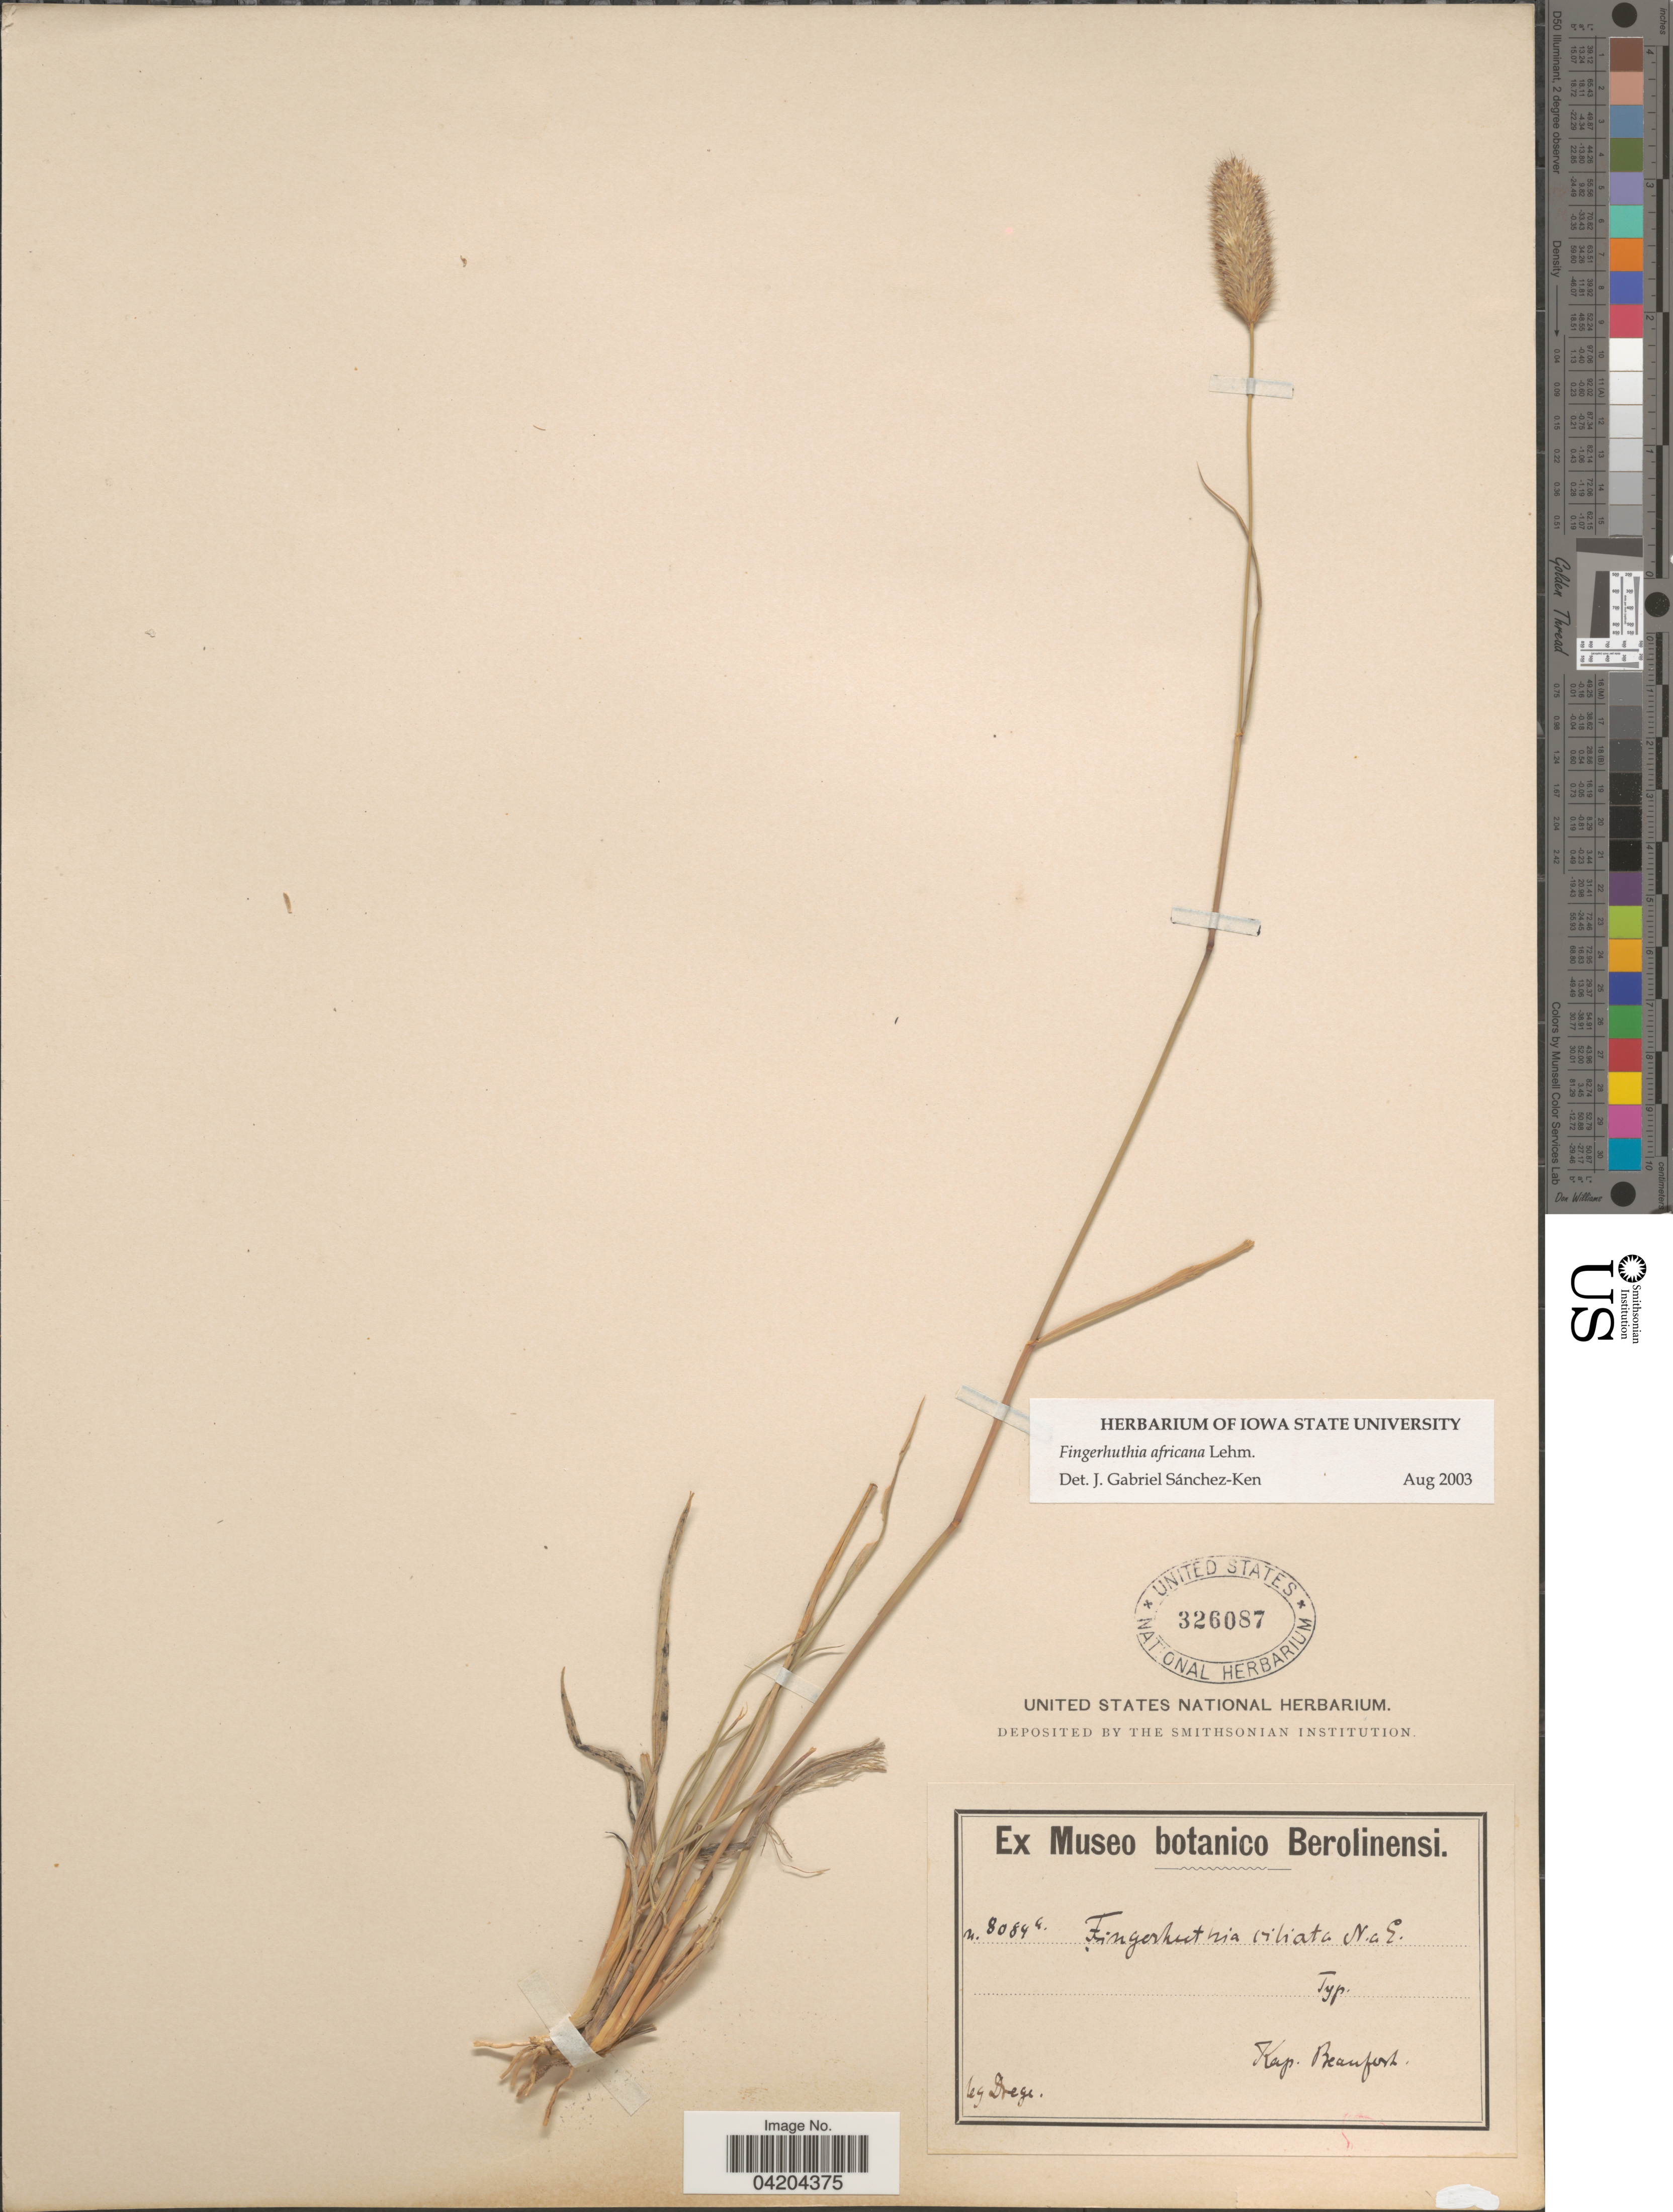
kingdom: Plantae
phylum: Tracheophyta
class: Liliopsida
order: Poales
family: Poaceae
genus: Fingerhuthia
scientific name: Fingerhuthia africana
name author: Nees ex Lehm.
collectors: Drege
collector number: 8084a*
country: South Africa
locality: Kap. Beaufort.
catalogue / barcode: US 326087